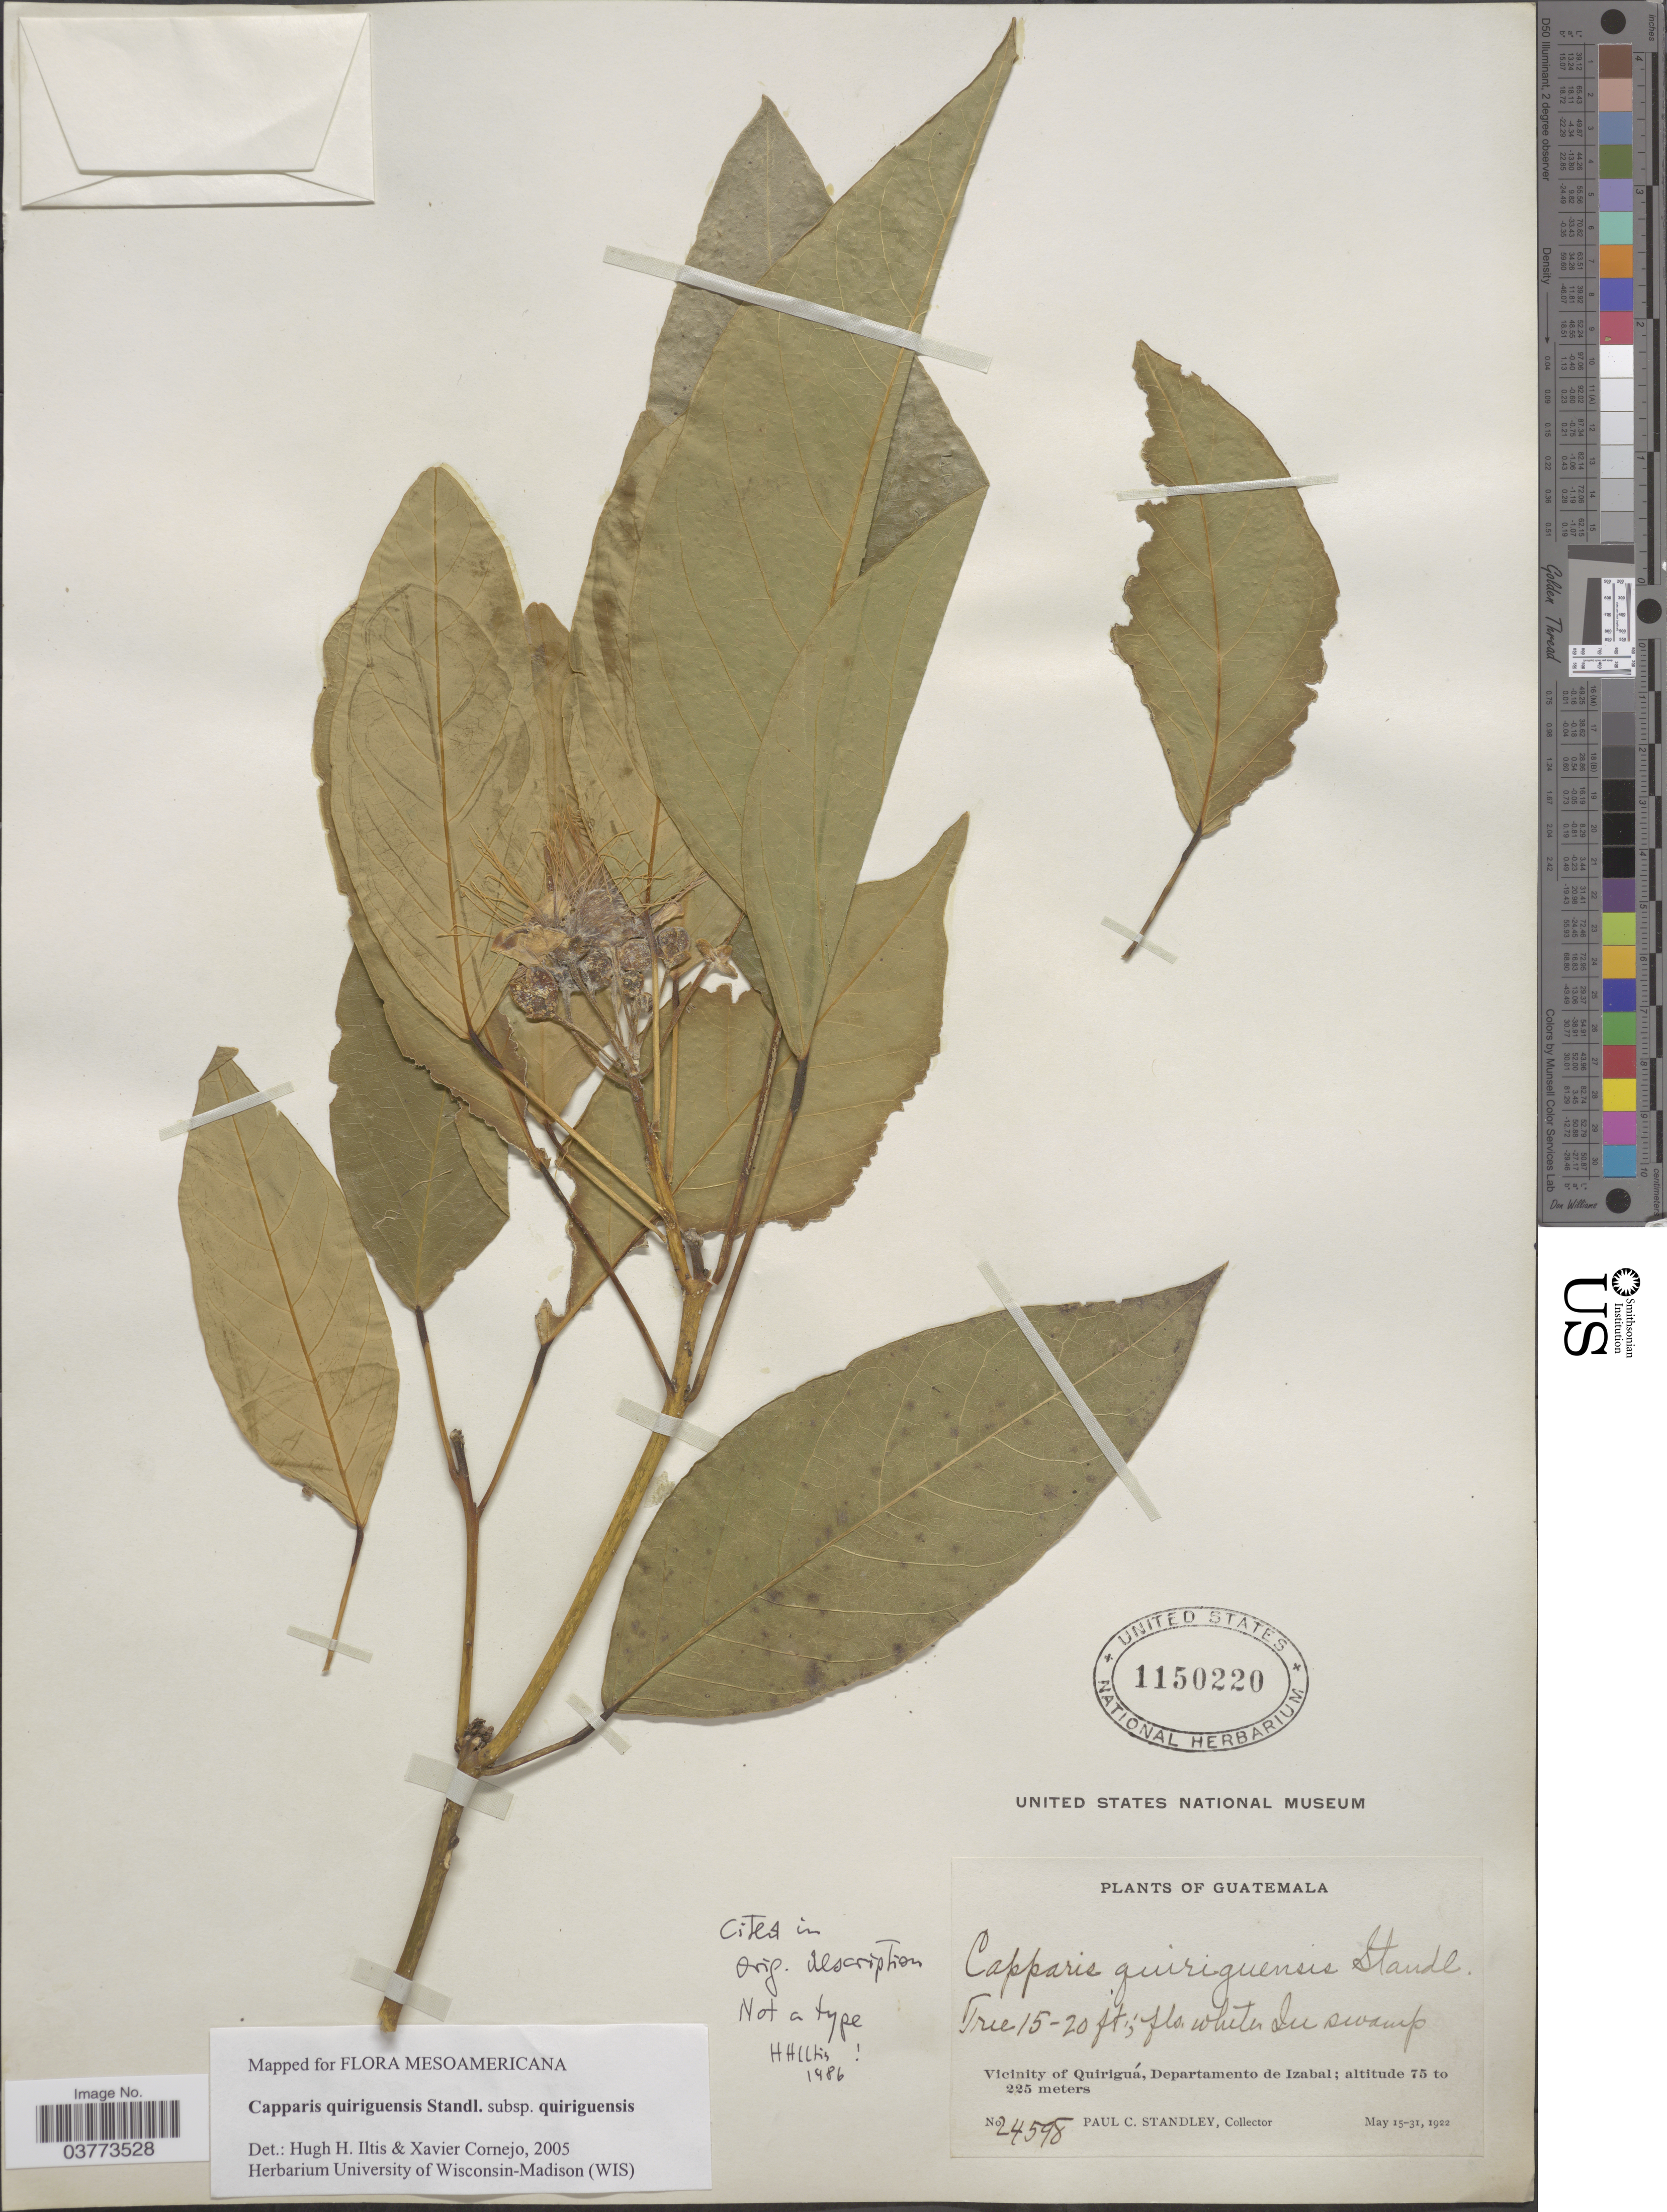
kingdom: Plantae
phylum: Tracheophyta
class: Magnoliopsida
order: Brassicales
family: Capparaceae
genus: Capparidastrum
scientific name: Capparidastrum quiriguense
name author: (Standl.) Iltis, H.H. & Cornejo, X.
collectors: P. C. Standley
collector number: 24598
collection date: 1922-05-15/1922-05-31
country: Guatemala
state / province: Izabal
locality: Vicinity of Quiriguá, Departamento de Izabal.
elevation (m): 75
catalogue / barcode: US 1150220